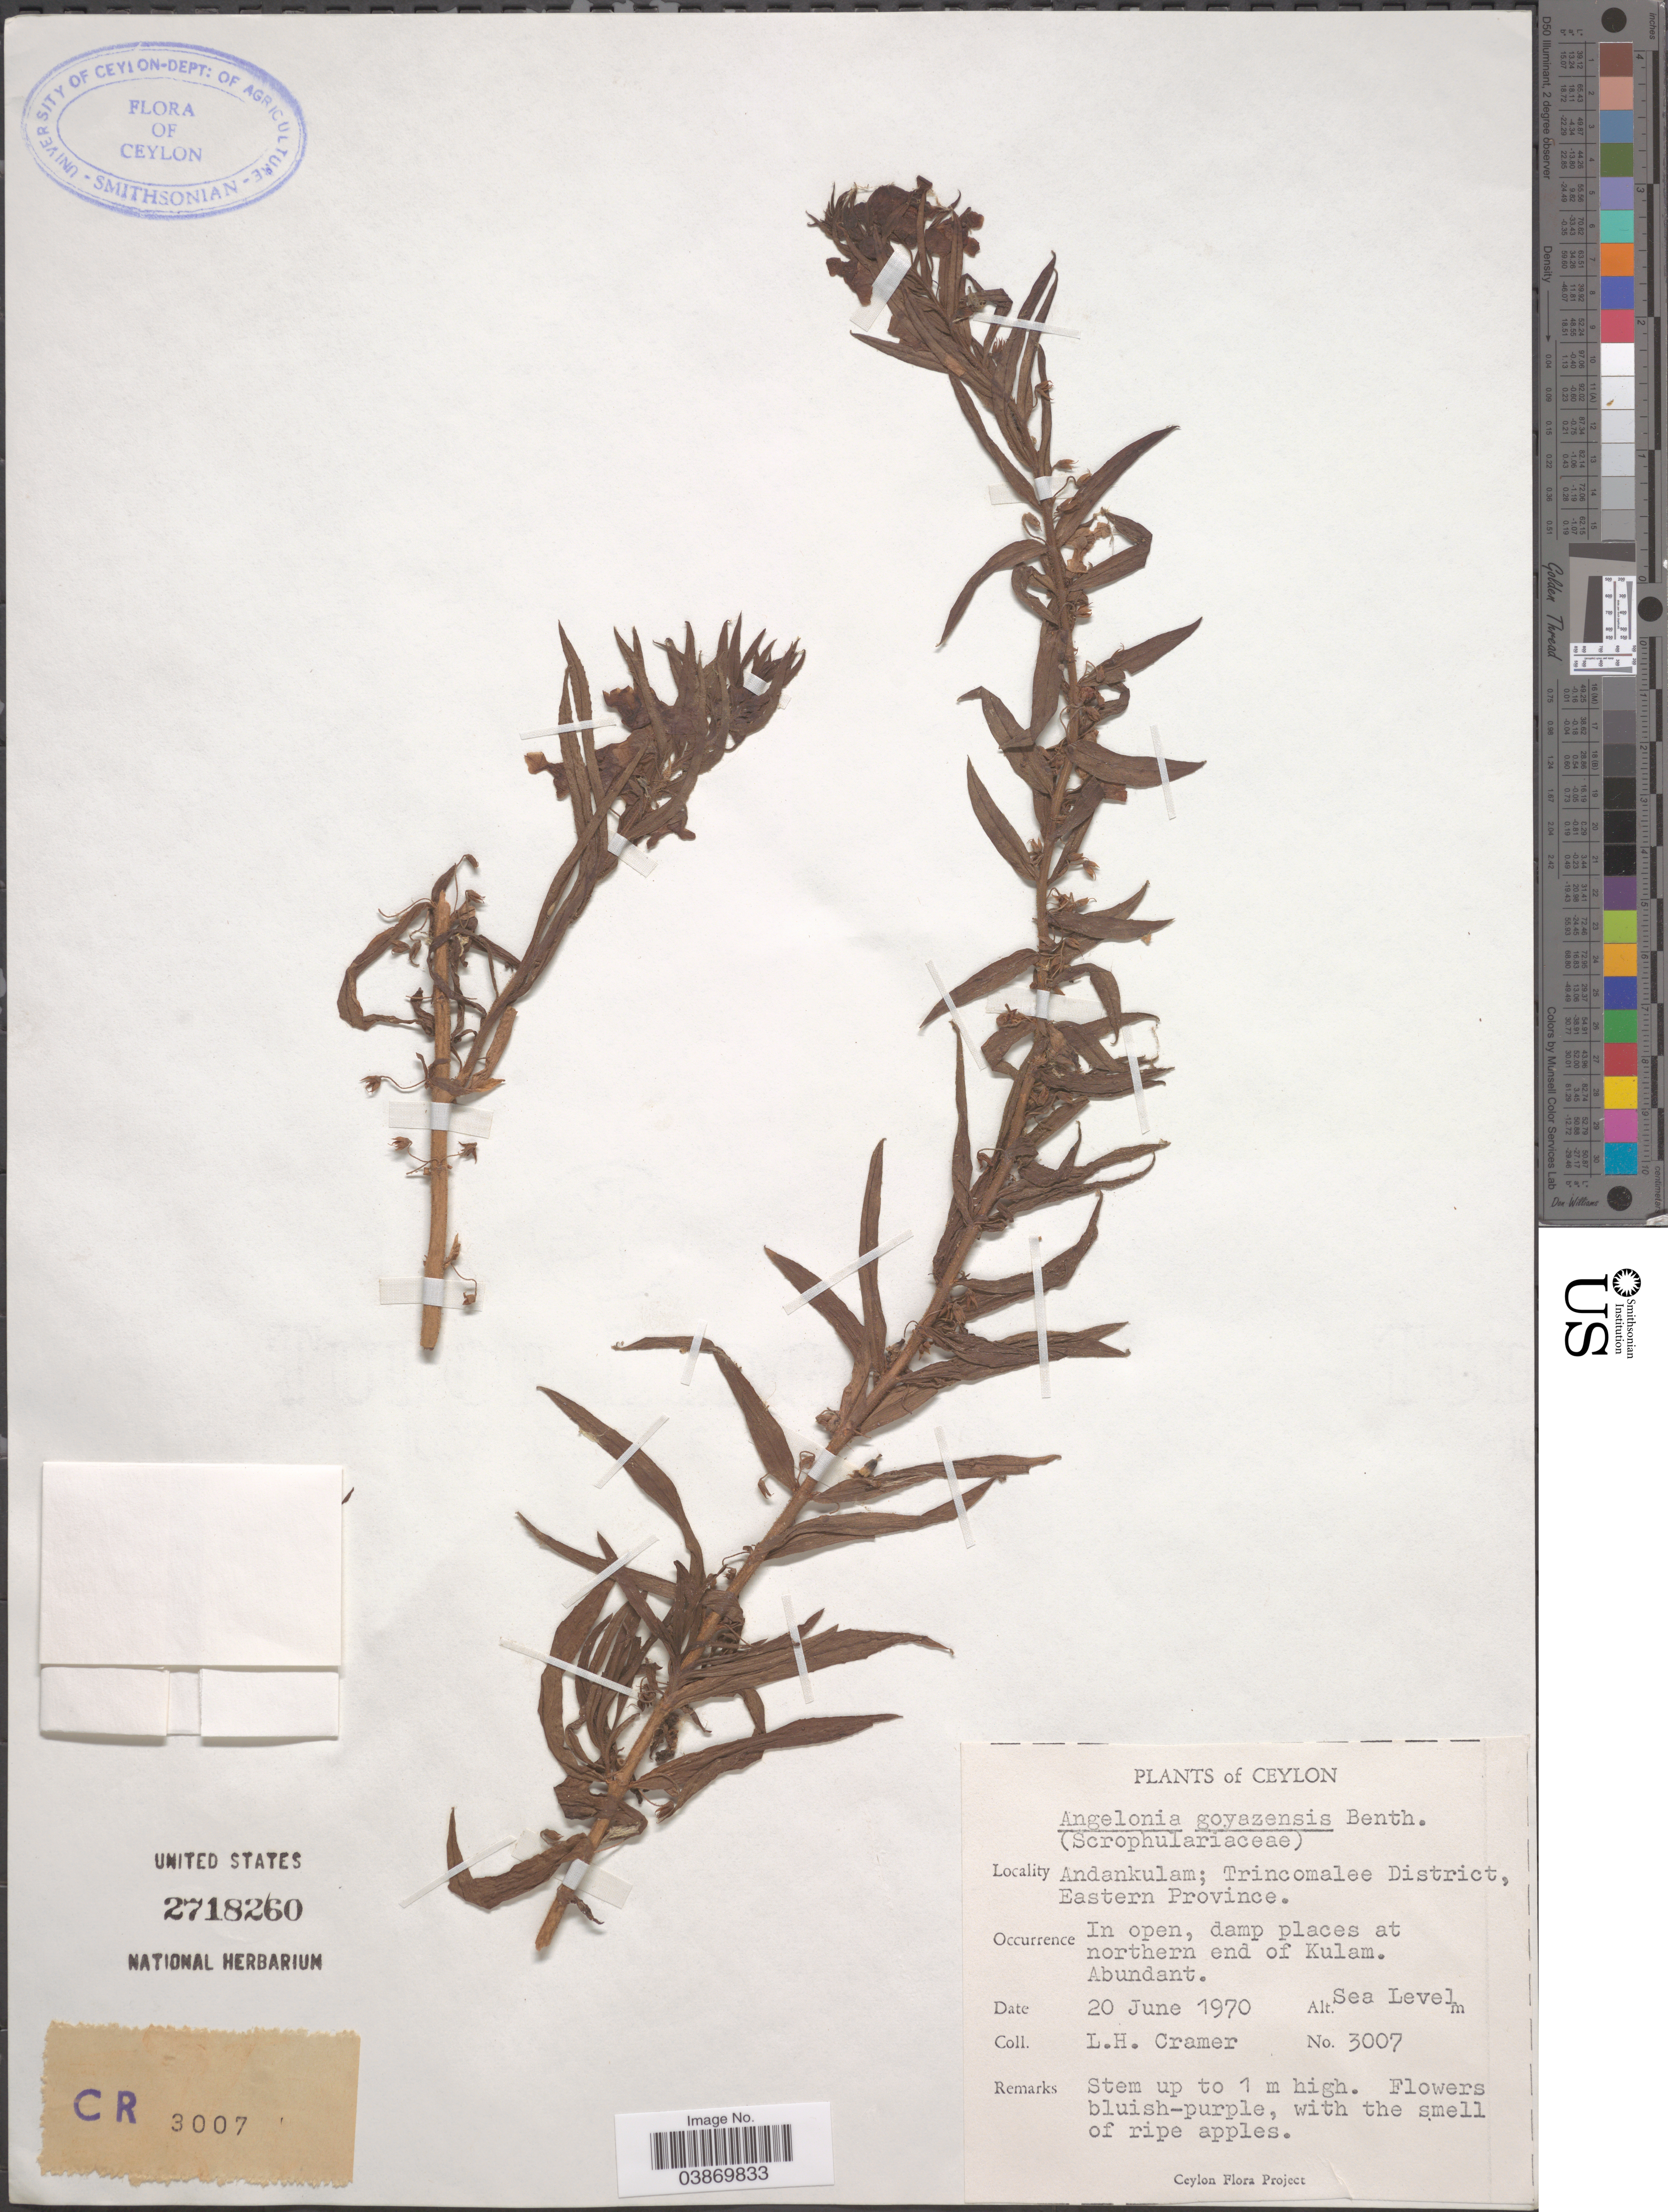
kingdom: Plantae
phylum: Tracheophyta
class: Magnoliopsida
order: Lamiales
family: Plantaginaceae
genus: Angelonia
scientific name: Angelonia goyazensis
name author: Benth.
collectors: L. H. Cramer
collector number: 3007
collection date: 1970-06-20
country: Sri Lanka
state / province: Eastern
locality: Ceylon. Andankulam; Trincomalee District. In open, damp places at northern end of Kulam.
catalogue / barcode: US 2718260